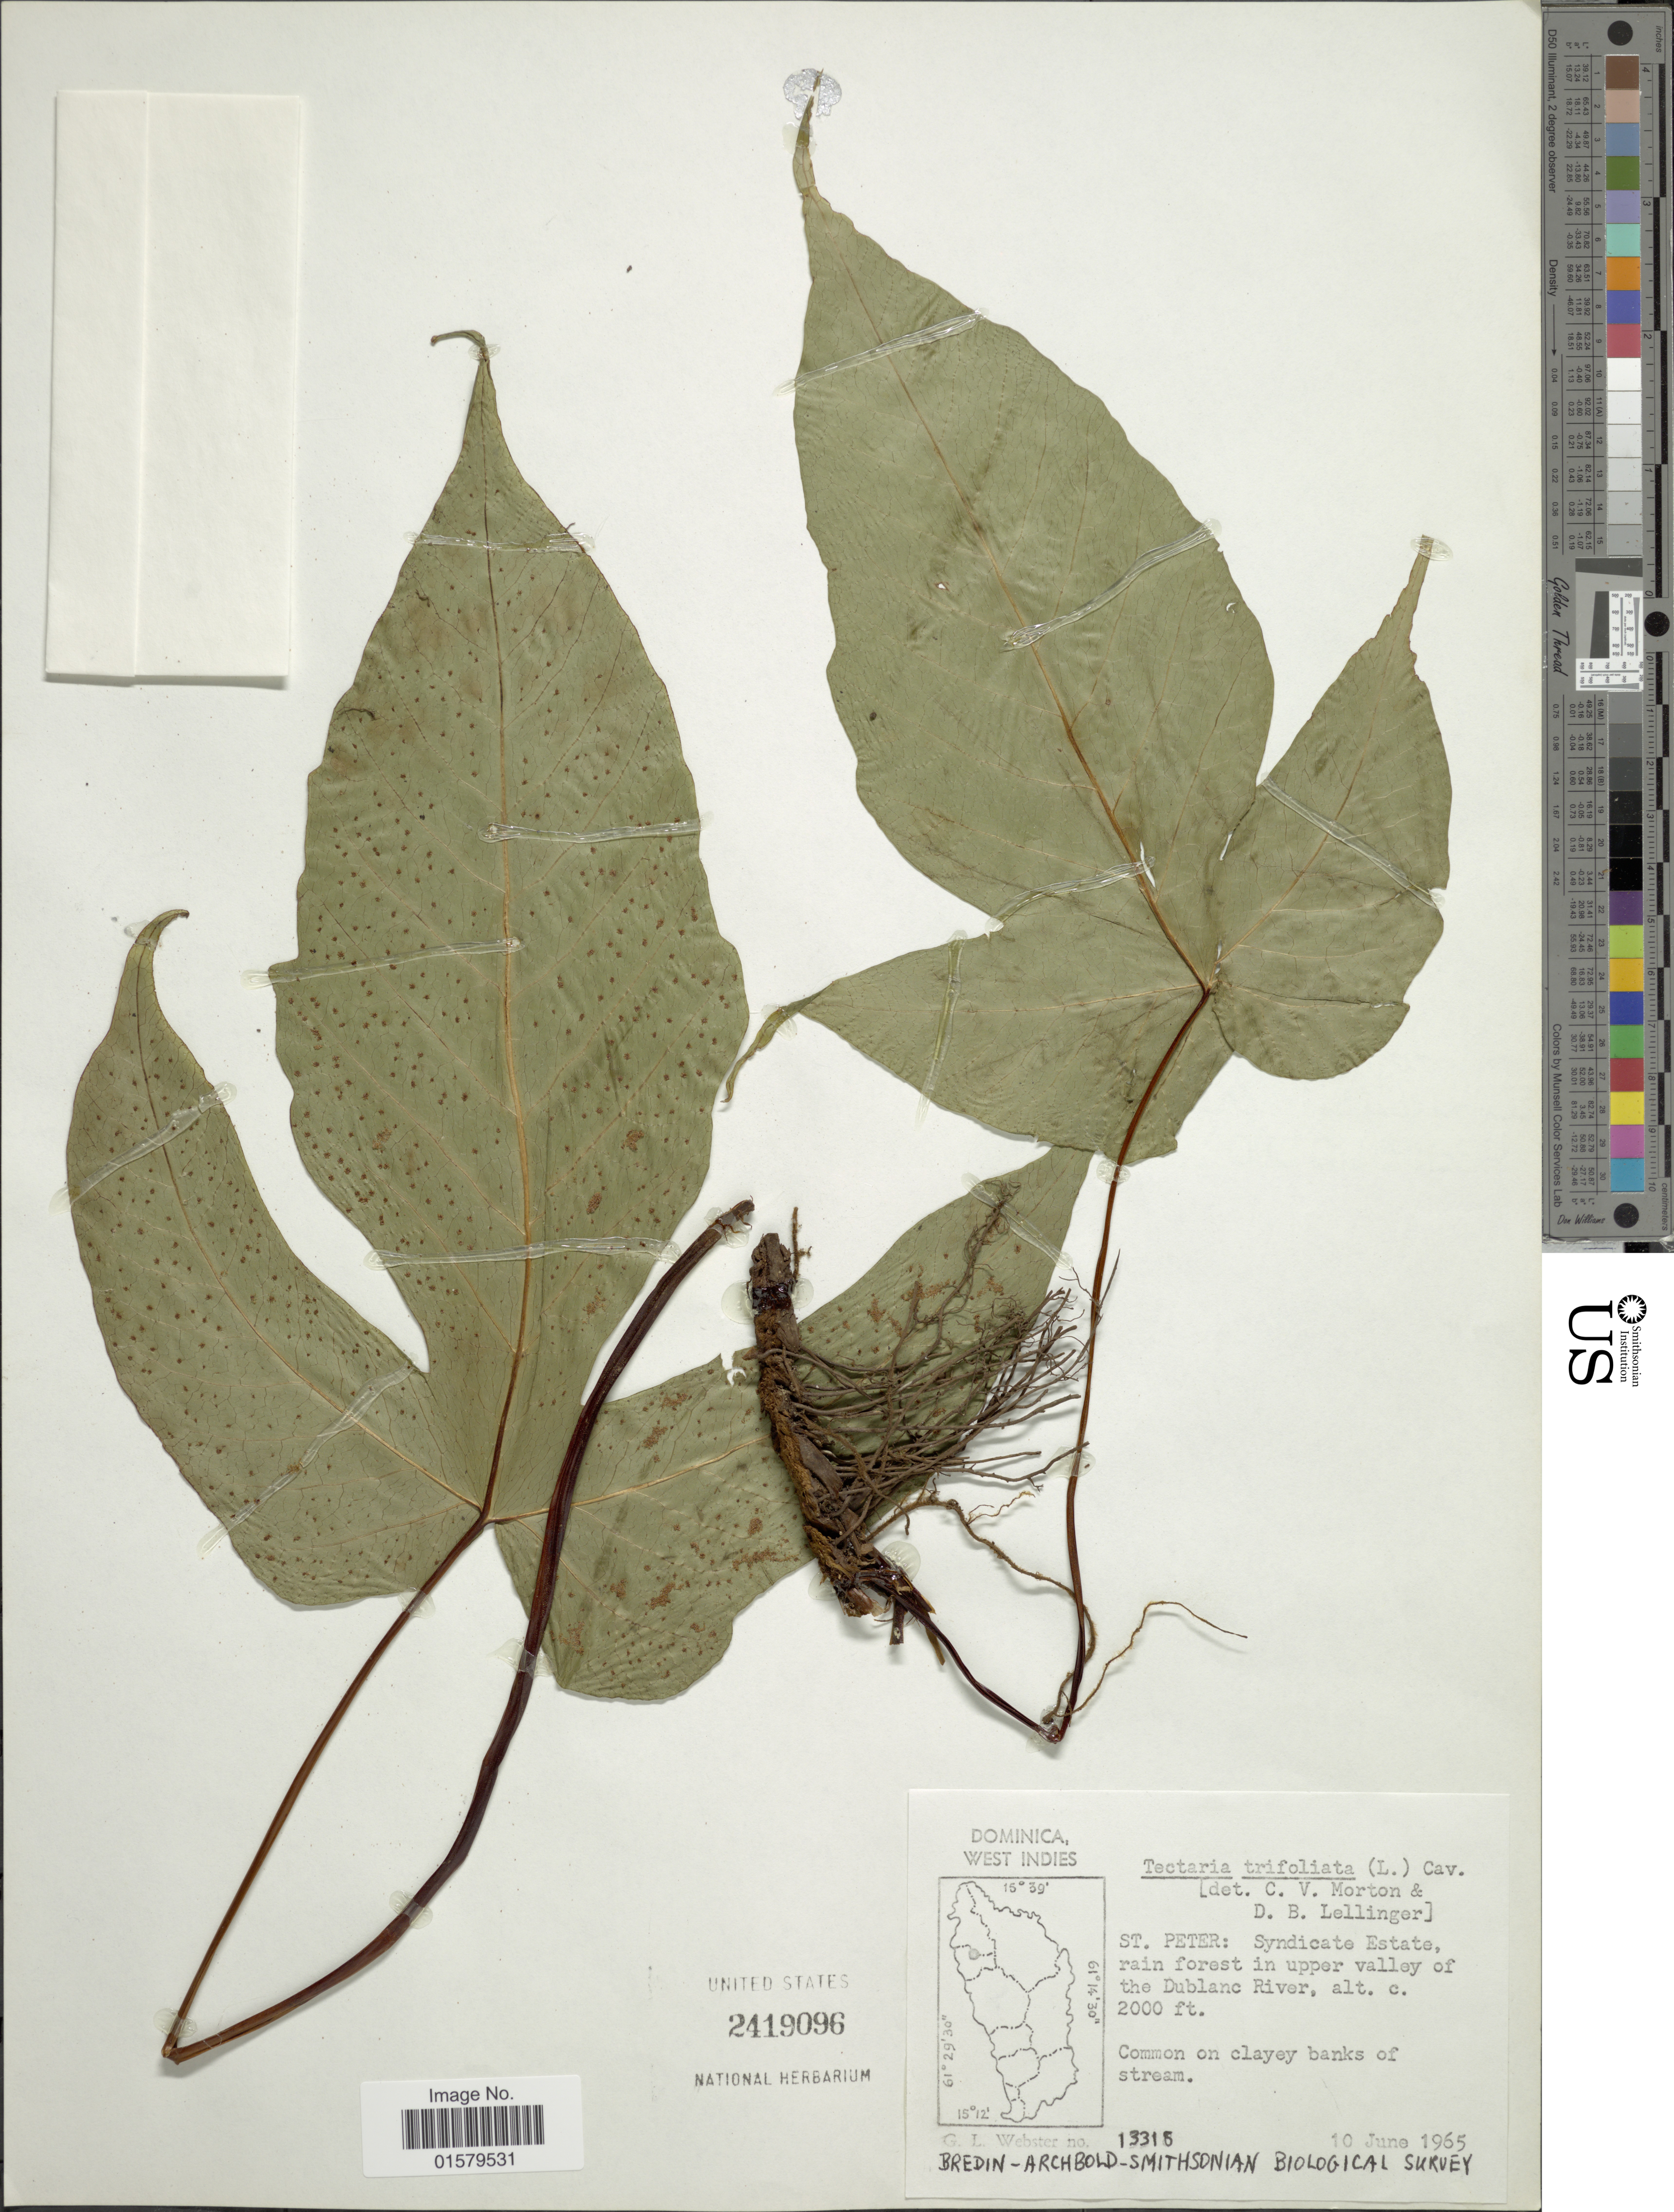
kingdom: Plantae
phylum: Tracheophyta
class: Polypodiopsida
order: Polypodiales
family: Tectariaceae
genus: Tectaria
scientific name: Tectaria trifoliata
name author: (L.) Cav.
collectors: G. L. Webster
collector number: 13315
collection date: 1965-06-10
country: Dominica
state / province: St. Peter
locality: Syndicate Estate, rain forest in upper valley of the Dublanc River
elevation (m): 610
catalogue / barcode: US 2419096